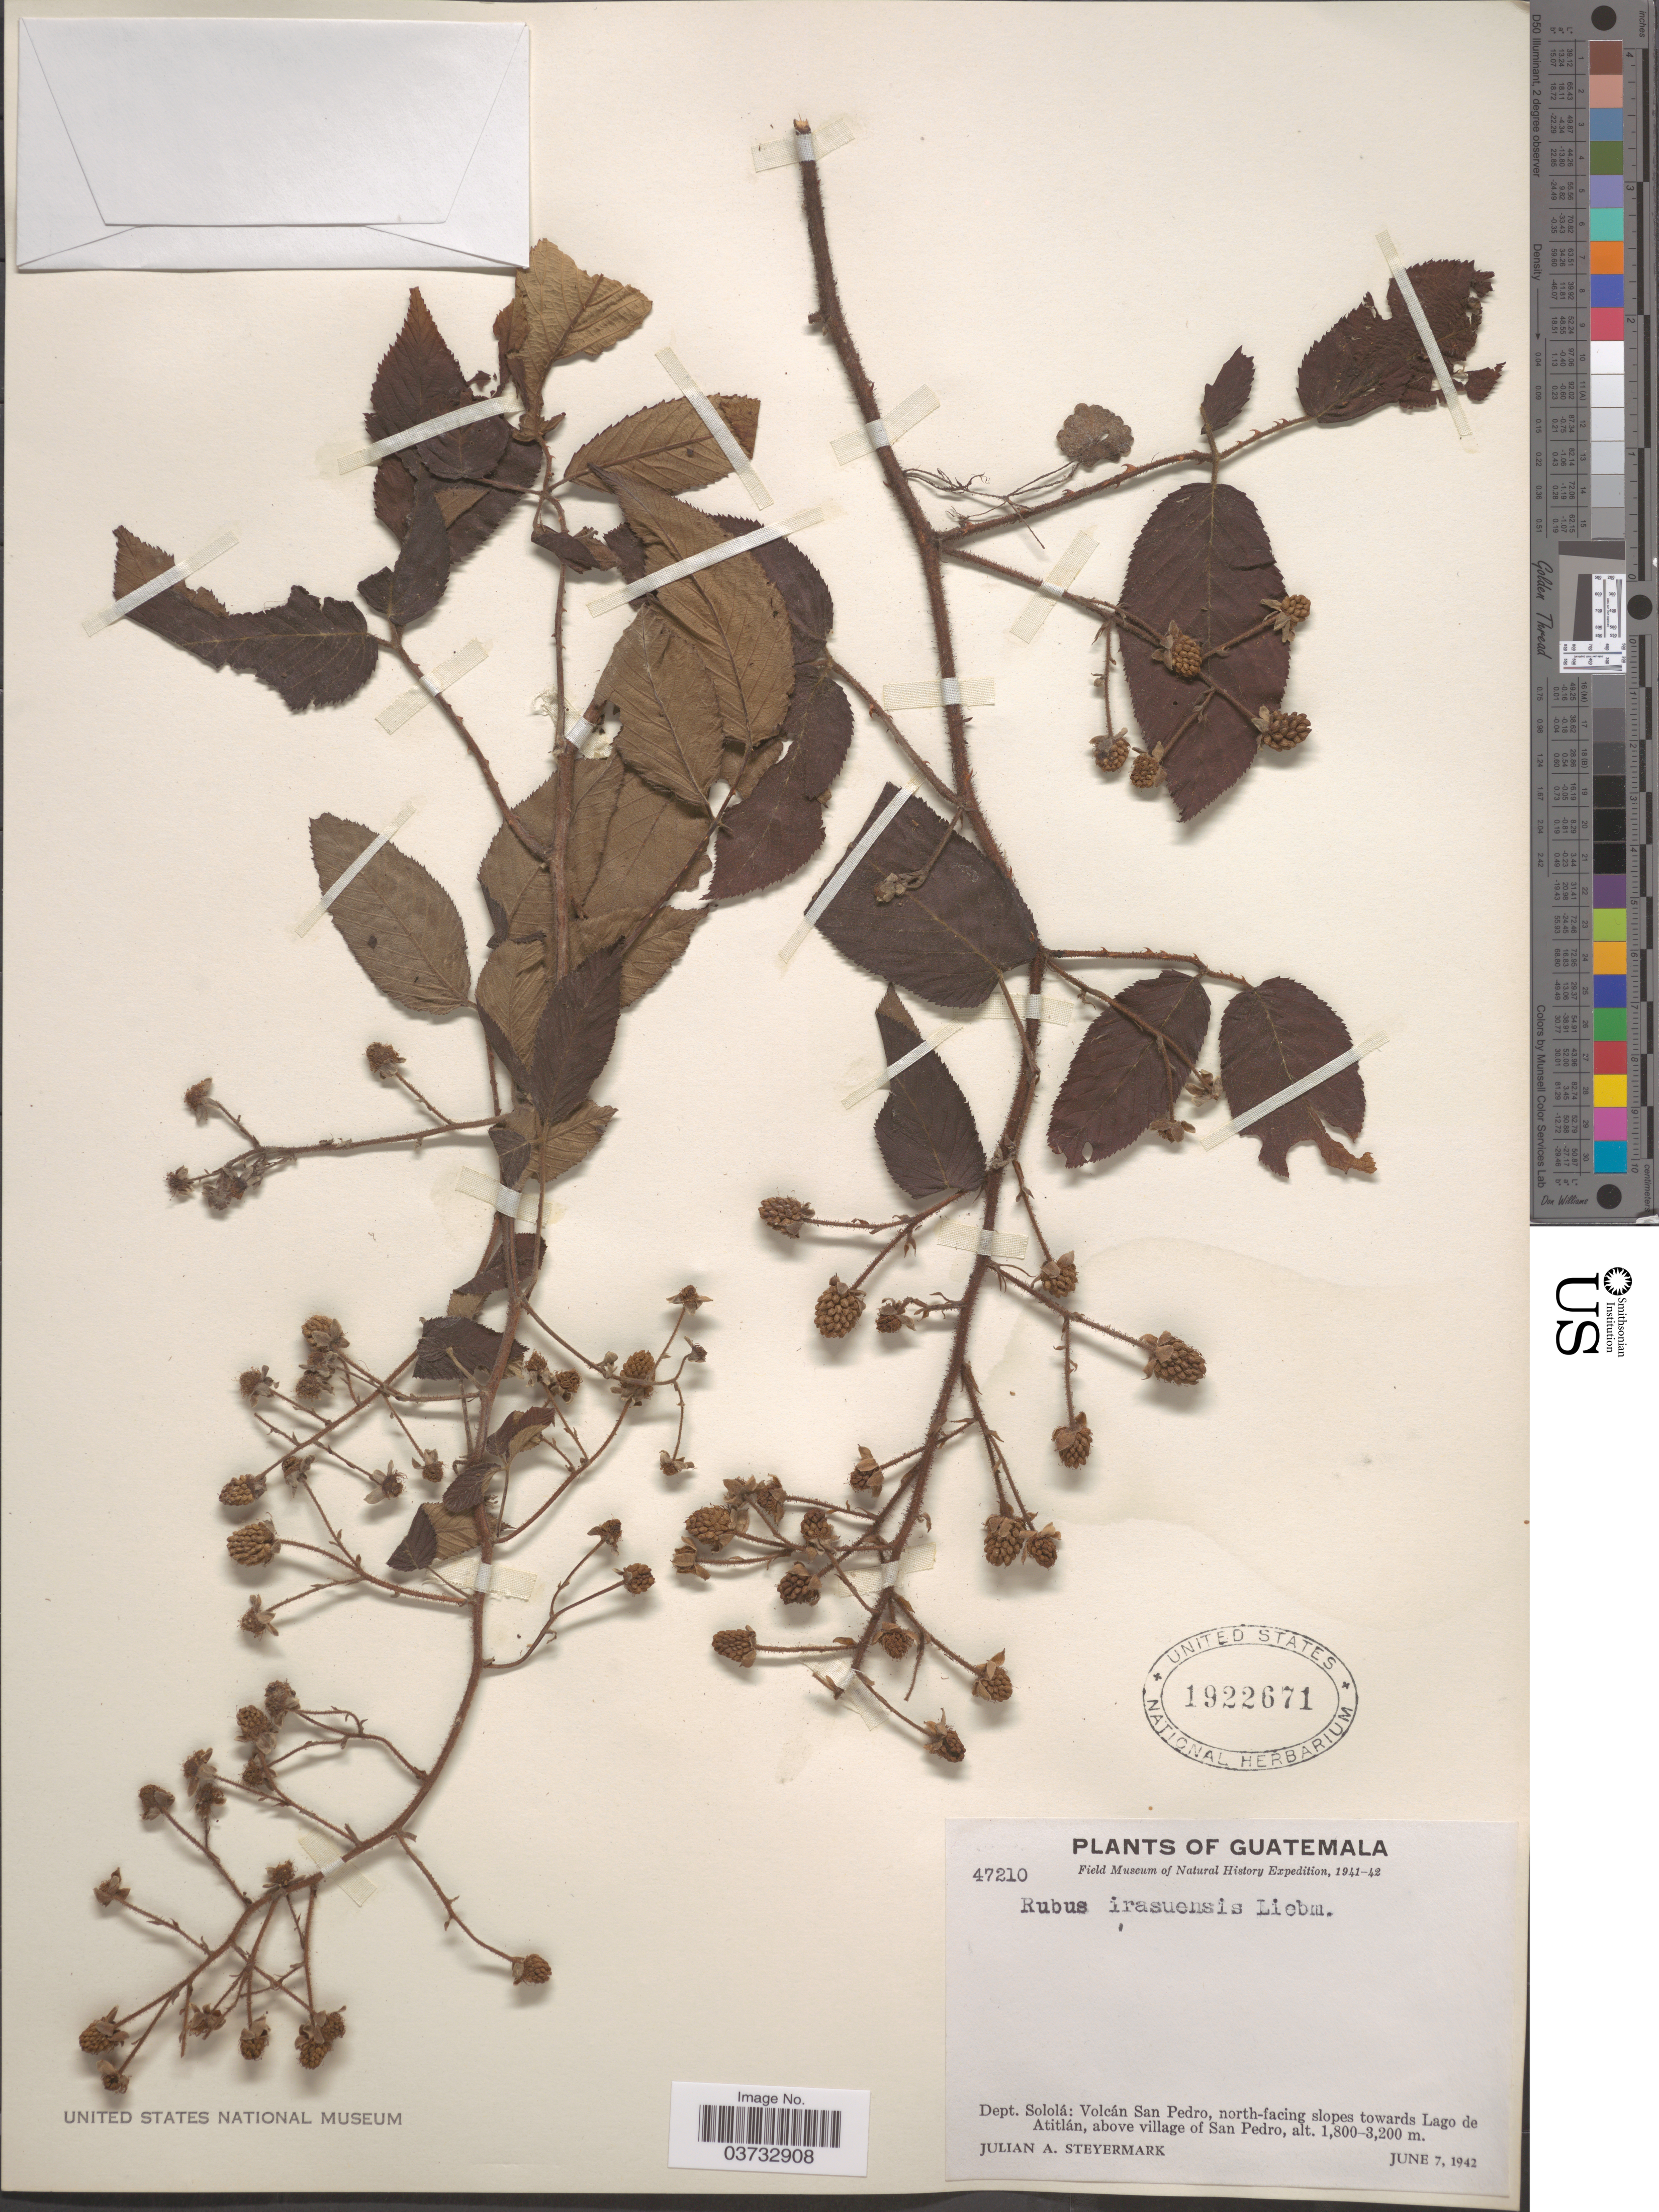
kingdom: Plantae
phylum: Tracheophyta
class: Magnoliopsida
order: Rosales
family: Rosaceae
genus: Rubus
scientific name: Rubus irasuensis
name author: Liebm.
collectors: J. Steyermark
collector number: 47210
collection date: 1942-06-07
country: Guatemala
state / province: Solola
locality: Dept. Sololá: Volcán San Pedro, north-facing slopes towards Lago de Atitlán, above village of San Pedro.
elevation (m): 1800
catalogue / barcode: US 1922671